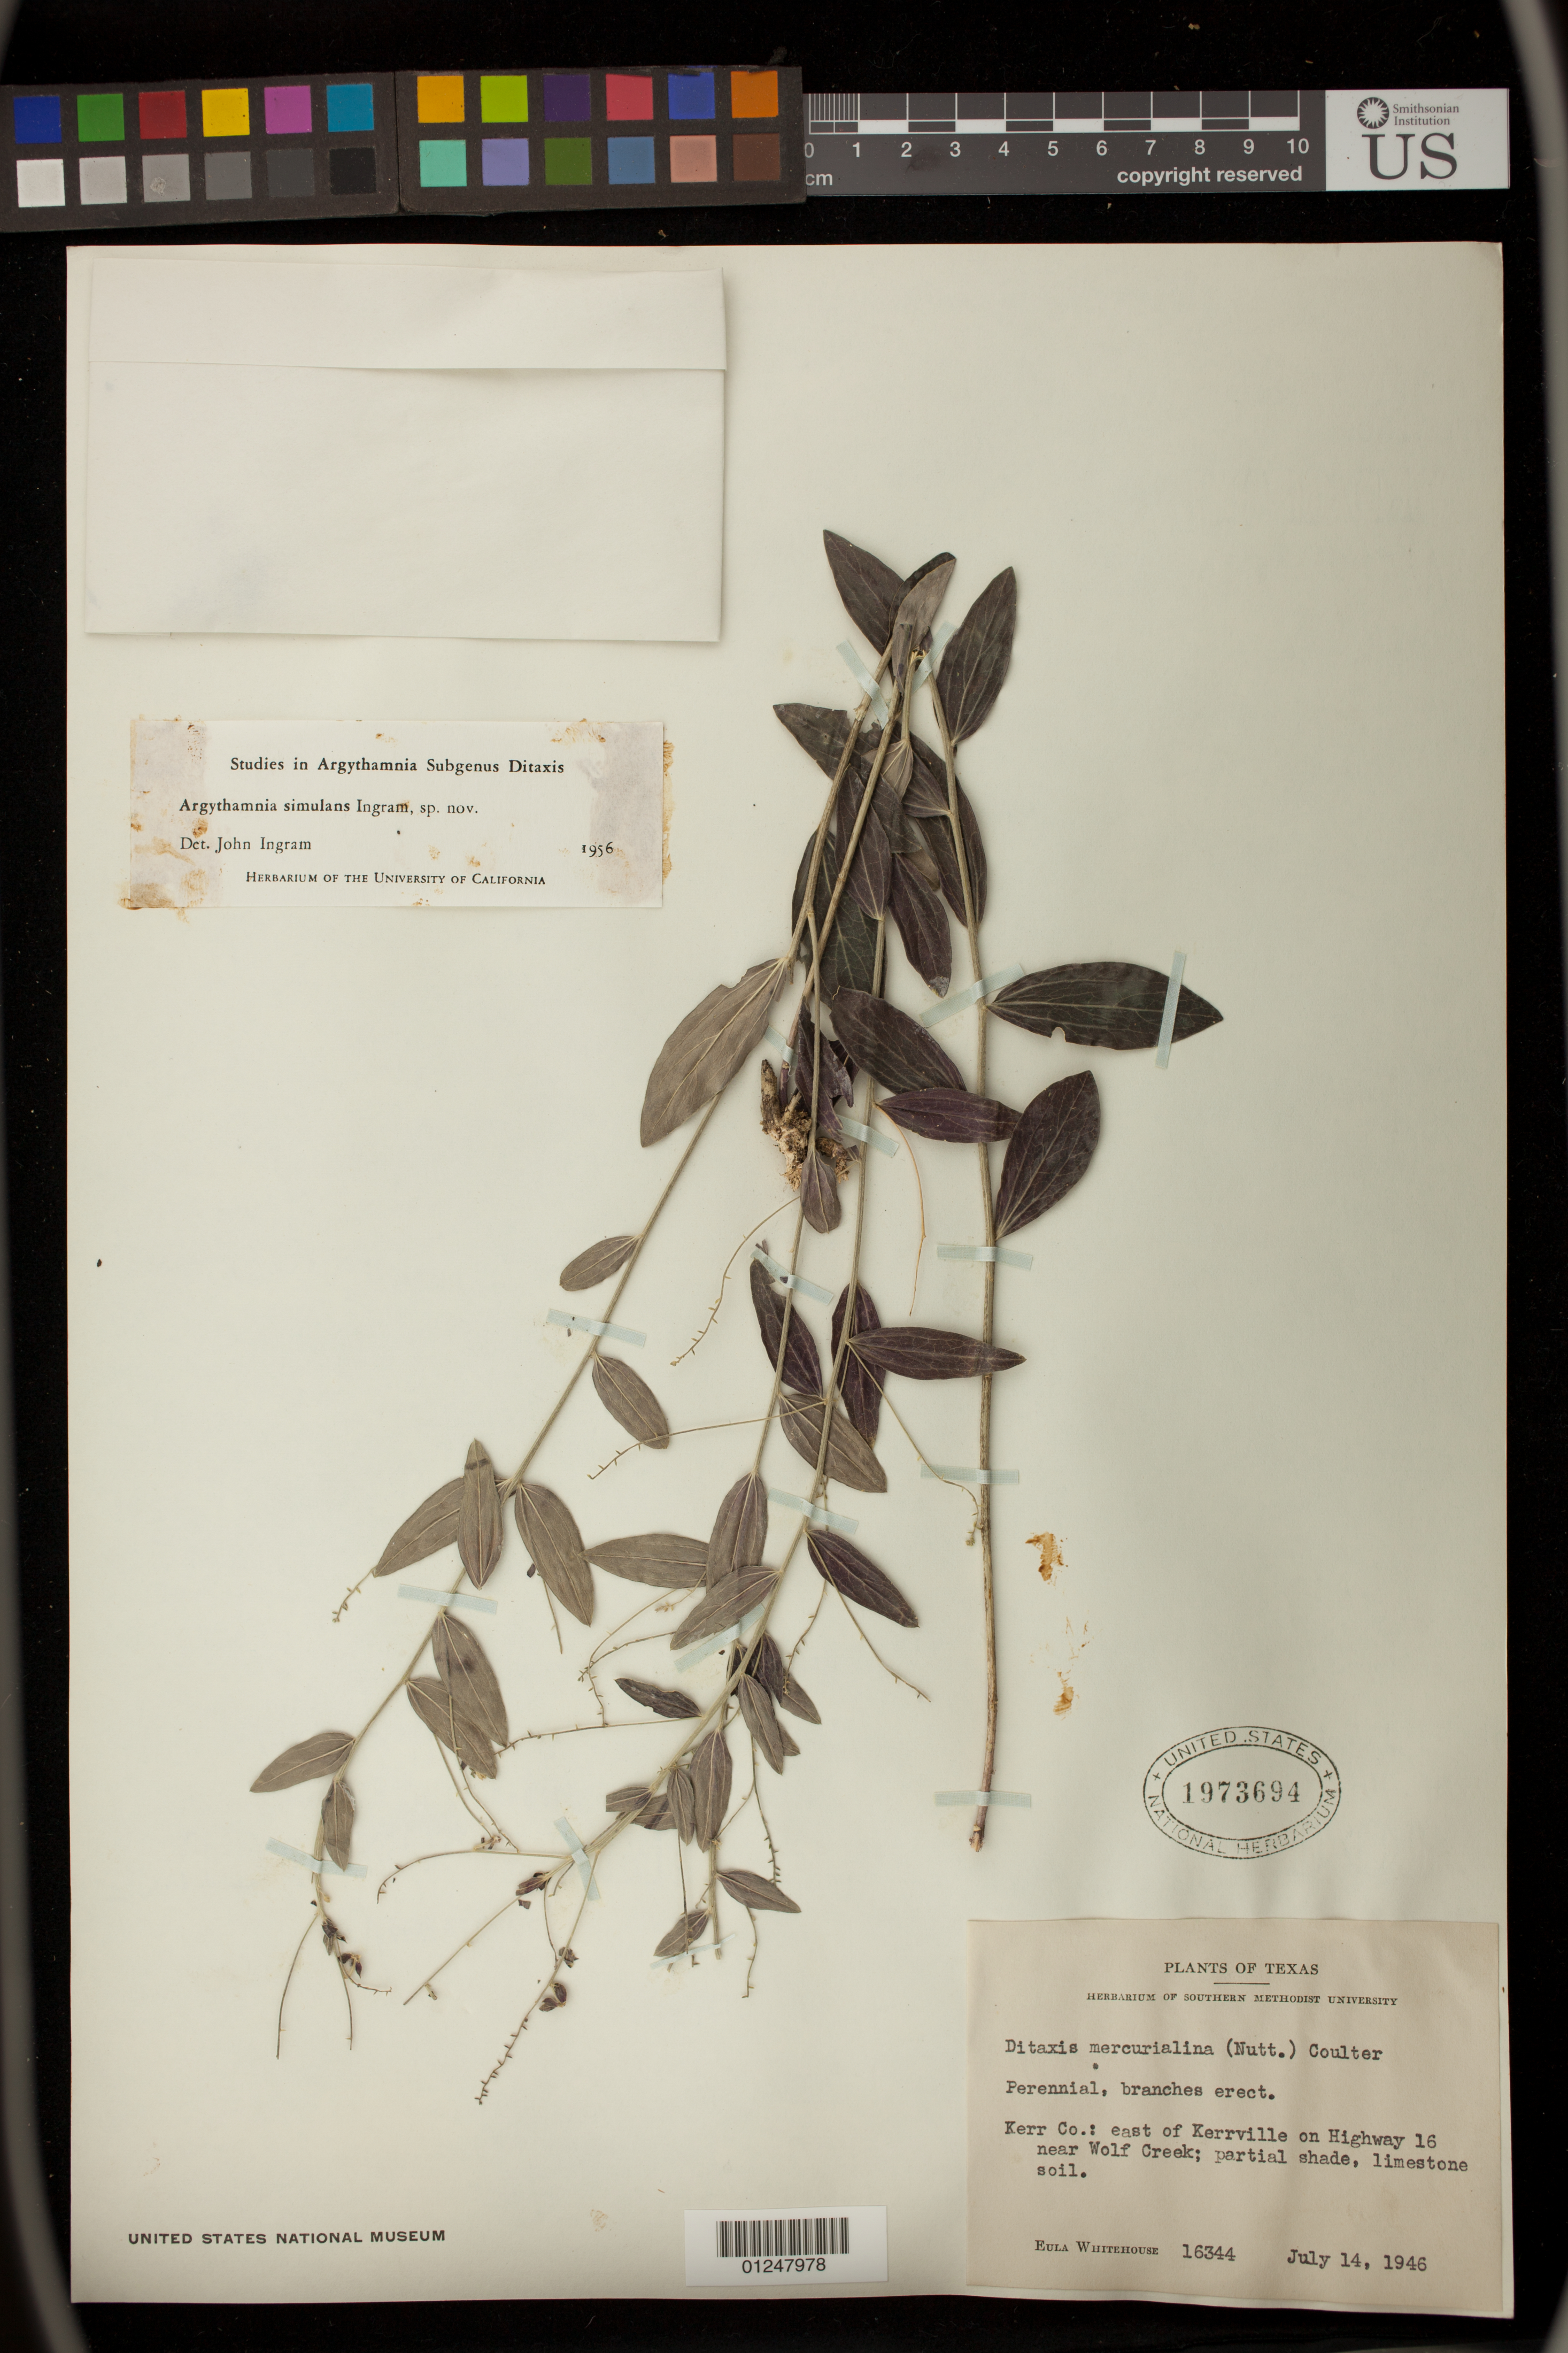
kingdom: Plantae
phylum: Tracheophyta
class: Magnoliopsida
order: Malpighiales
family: Euphorbiaceae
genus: Argythamnia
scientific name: Argythamnia simulans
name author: Ingram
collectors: E. Whitehouse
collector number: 16344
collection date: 1946-07-14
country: United States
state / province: Texas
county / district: Kerr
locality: east of Kerrville on Highway 16 near Wolf Creek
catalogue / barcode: US 1973694